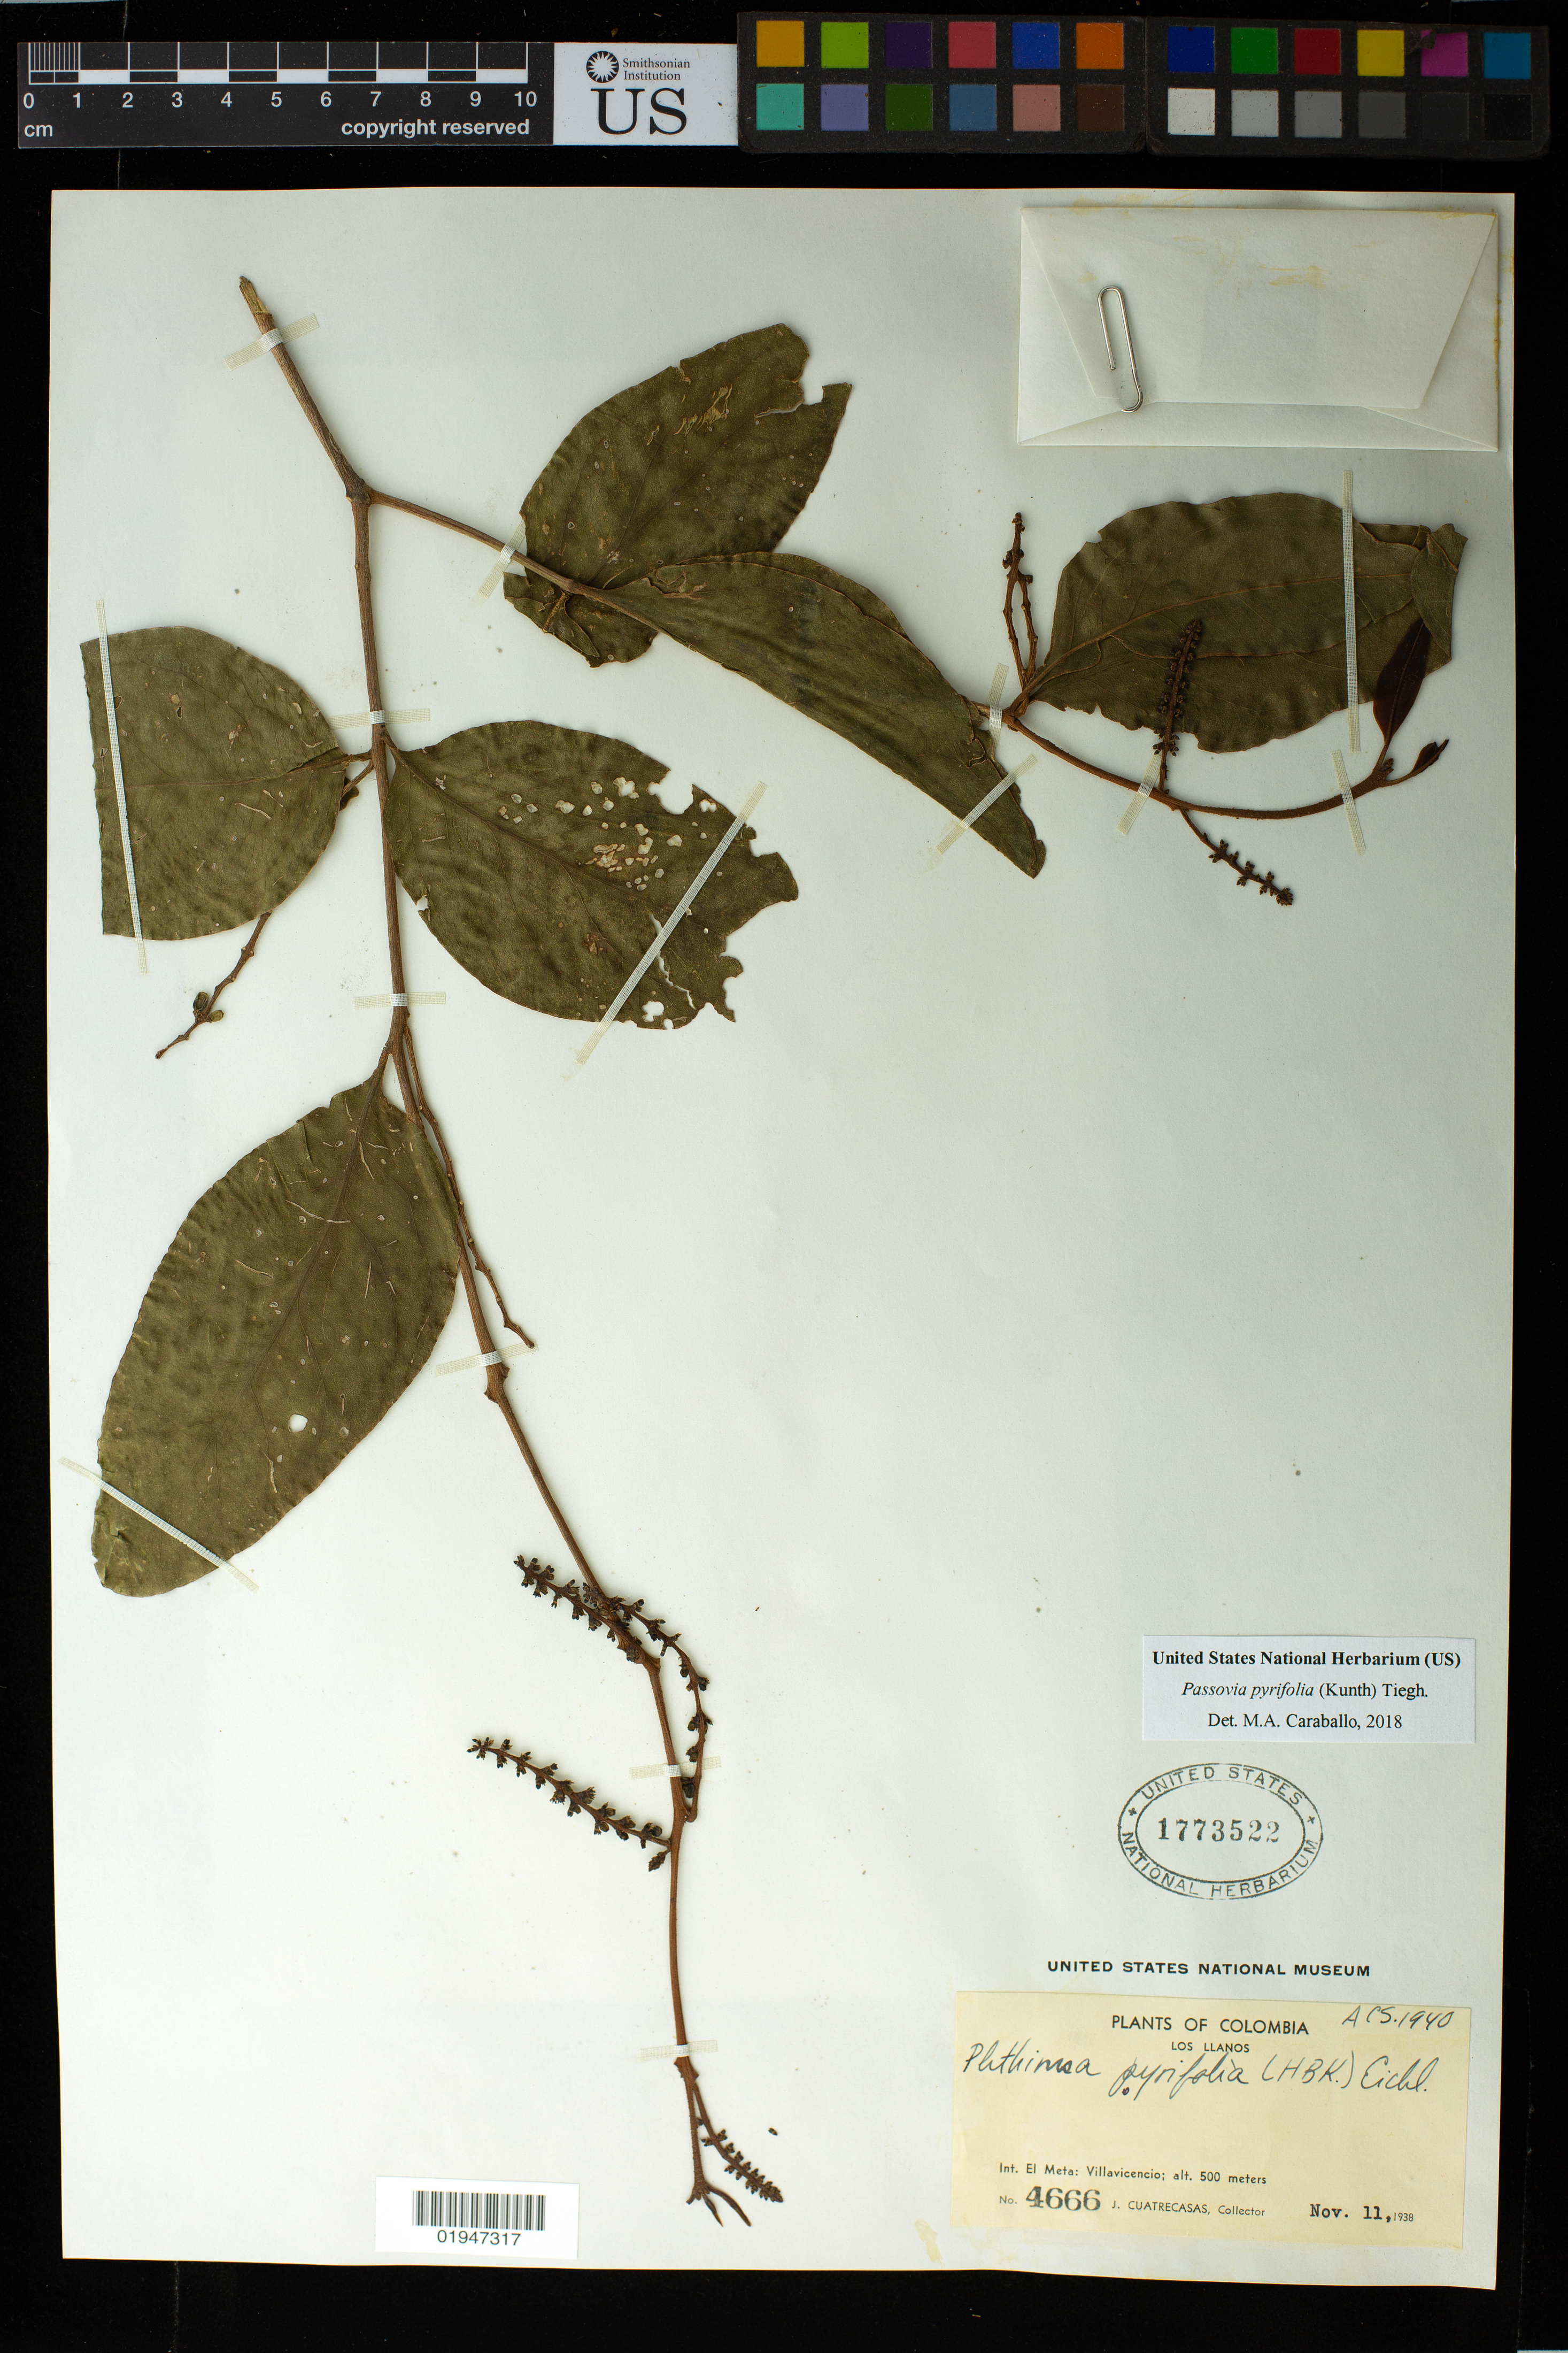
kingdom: Plantae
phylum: Tracheophyta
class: Magnoliopsida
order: Santalales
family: Loranthaceae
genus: Passovia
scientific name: Passovia pyrifolia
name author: (Kunth) Tiegh.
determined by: Caraballo-Ortiz, Marcos A., (MISS), University of Mississippi (UNITED STATES)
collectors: J. Cuatrecasas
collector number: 4666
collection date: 1938-11-11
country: Colombia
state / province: Metá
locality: Los Llanos. Villavicencio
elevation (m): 500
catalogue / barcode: US 1773522